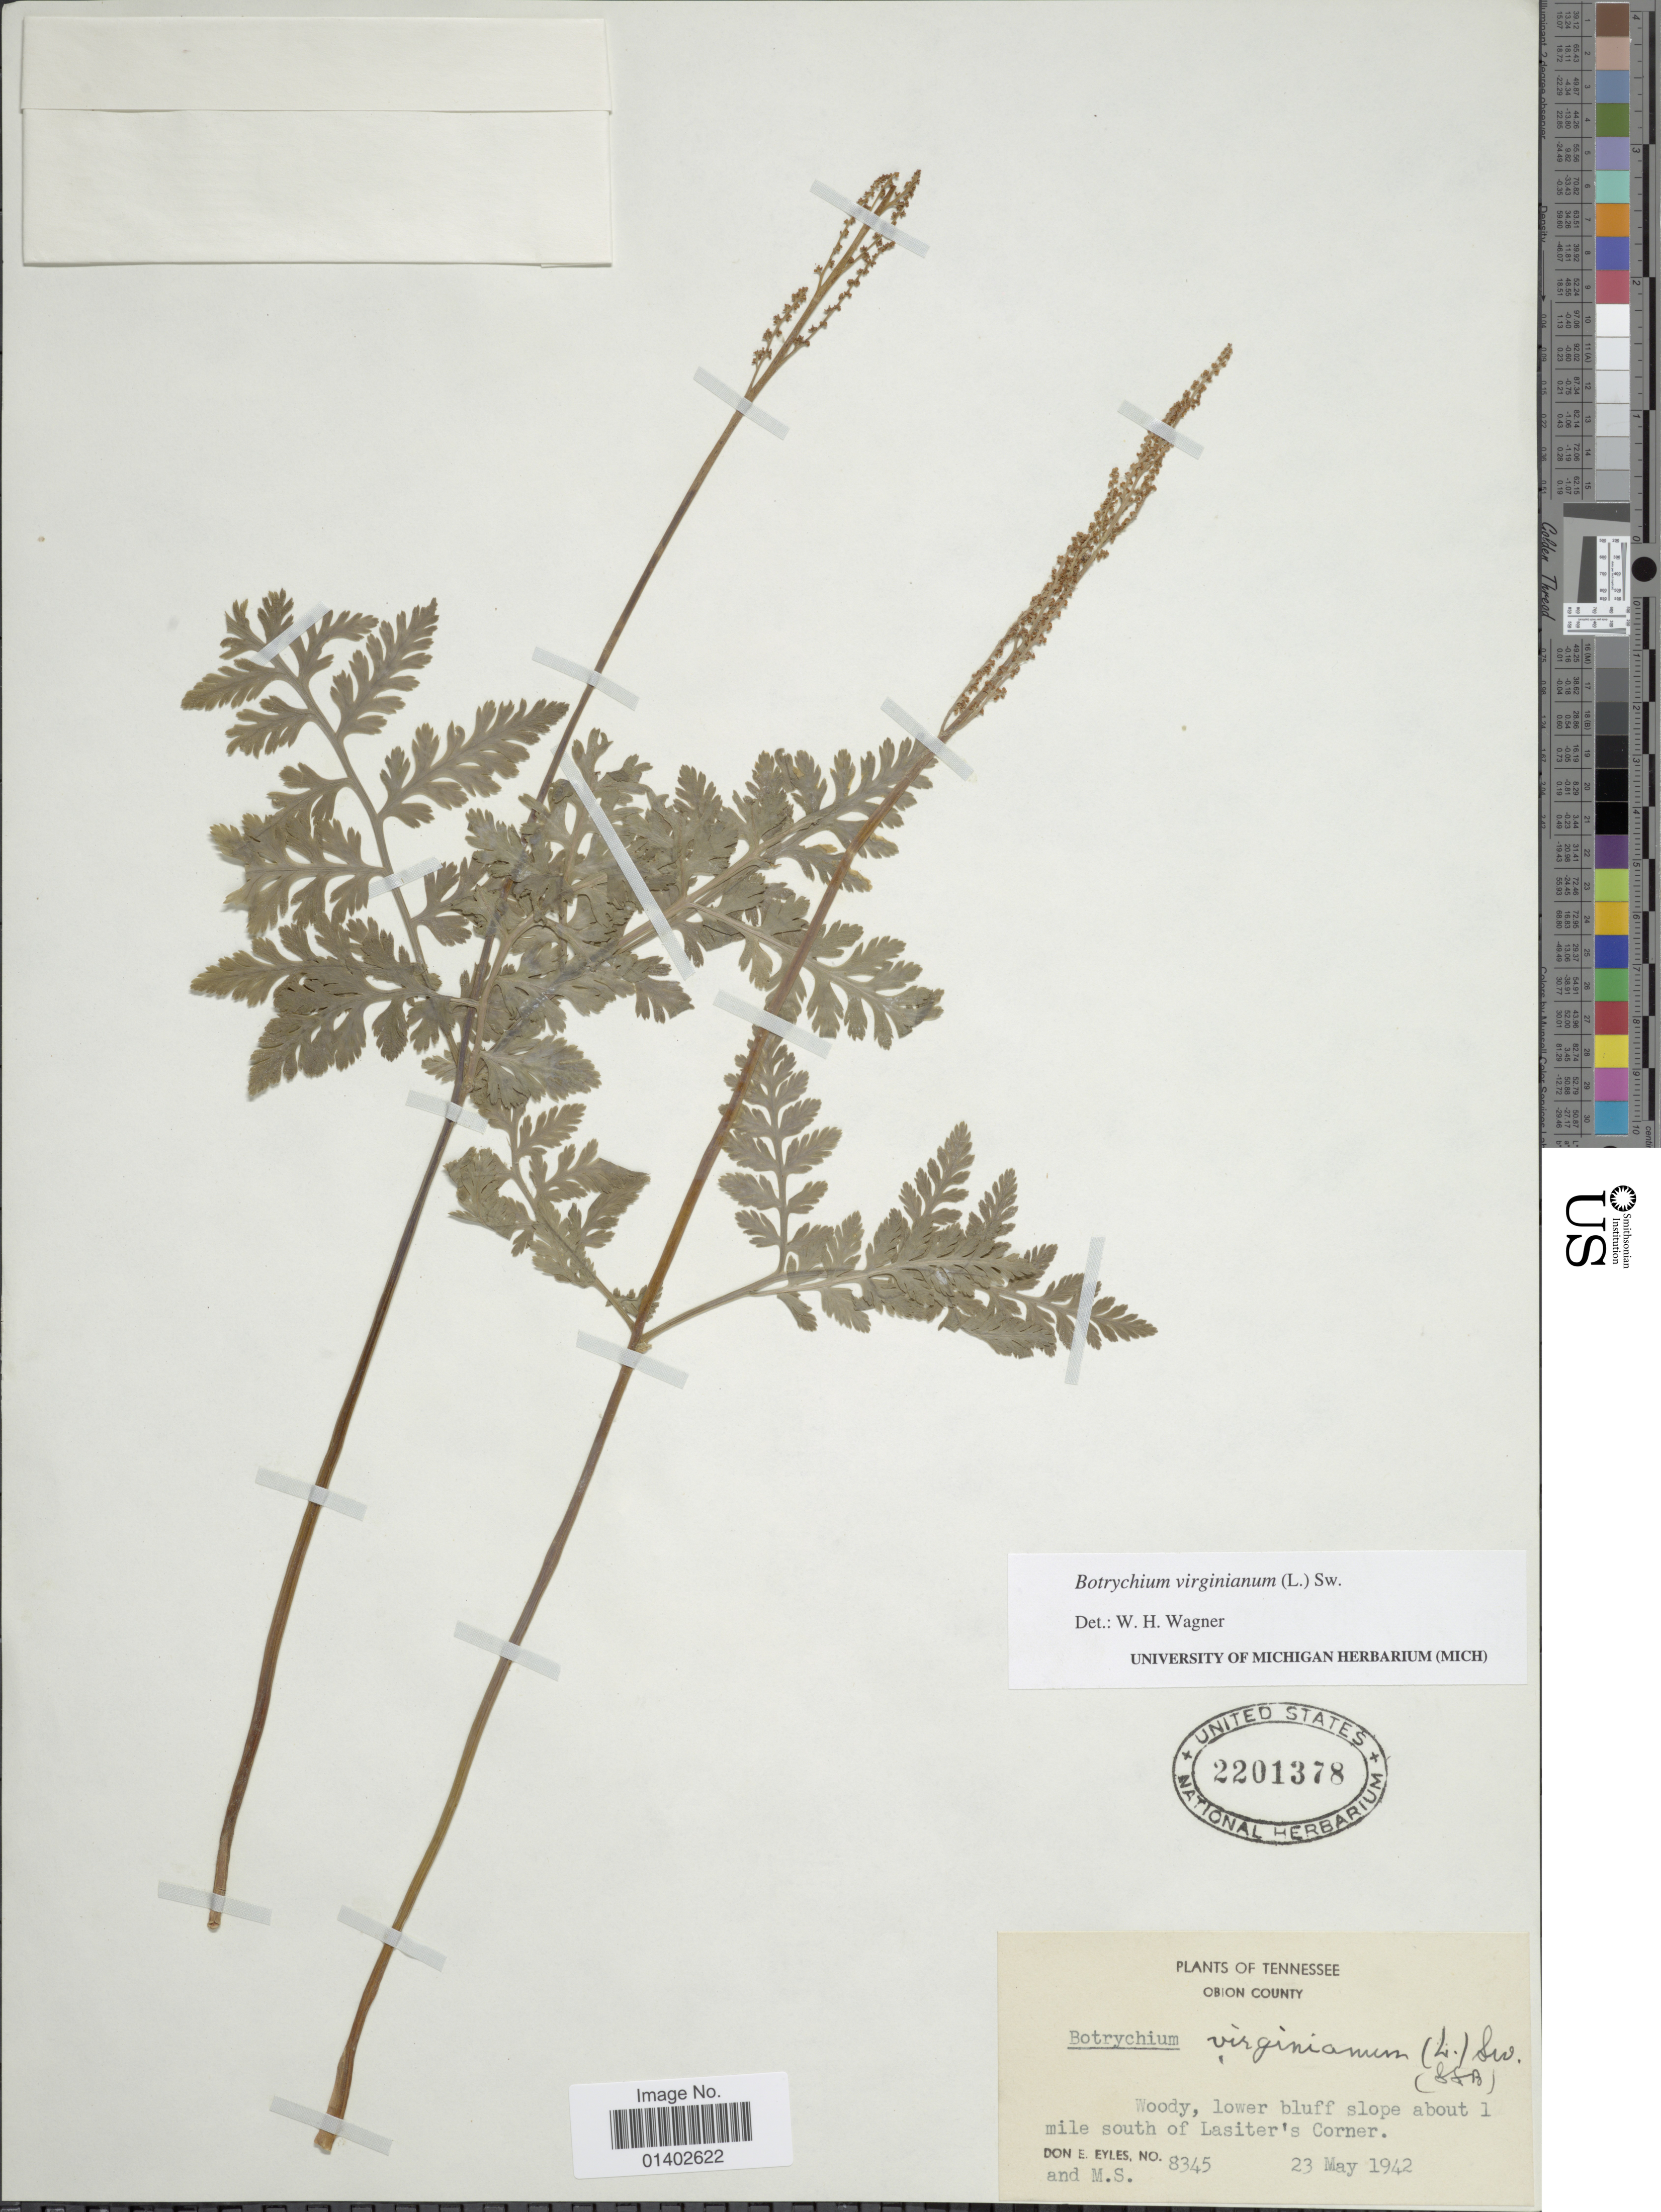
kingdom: Plantae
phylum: Tracheophyta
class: Polypodiopsida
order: Ophioglossales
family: Ophioglossaceae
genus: Botrychium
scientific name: Botrychium virginianum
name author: (L.) Sw.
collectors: D. Eyles & M. Eyles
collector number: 8345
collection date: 1942-05-23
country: United States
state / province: Tennessee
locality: Obion County, Woody, lower bluff slope about 1 mile south Lasiter's Corner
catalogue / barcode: US 2201378